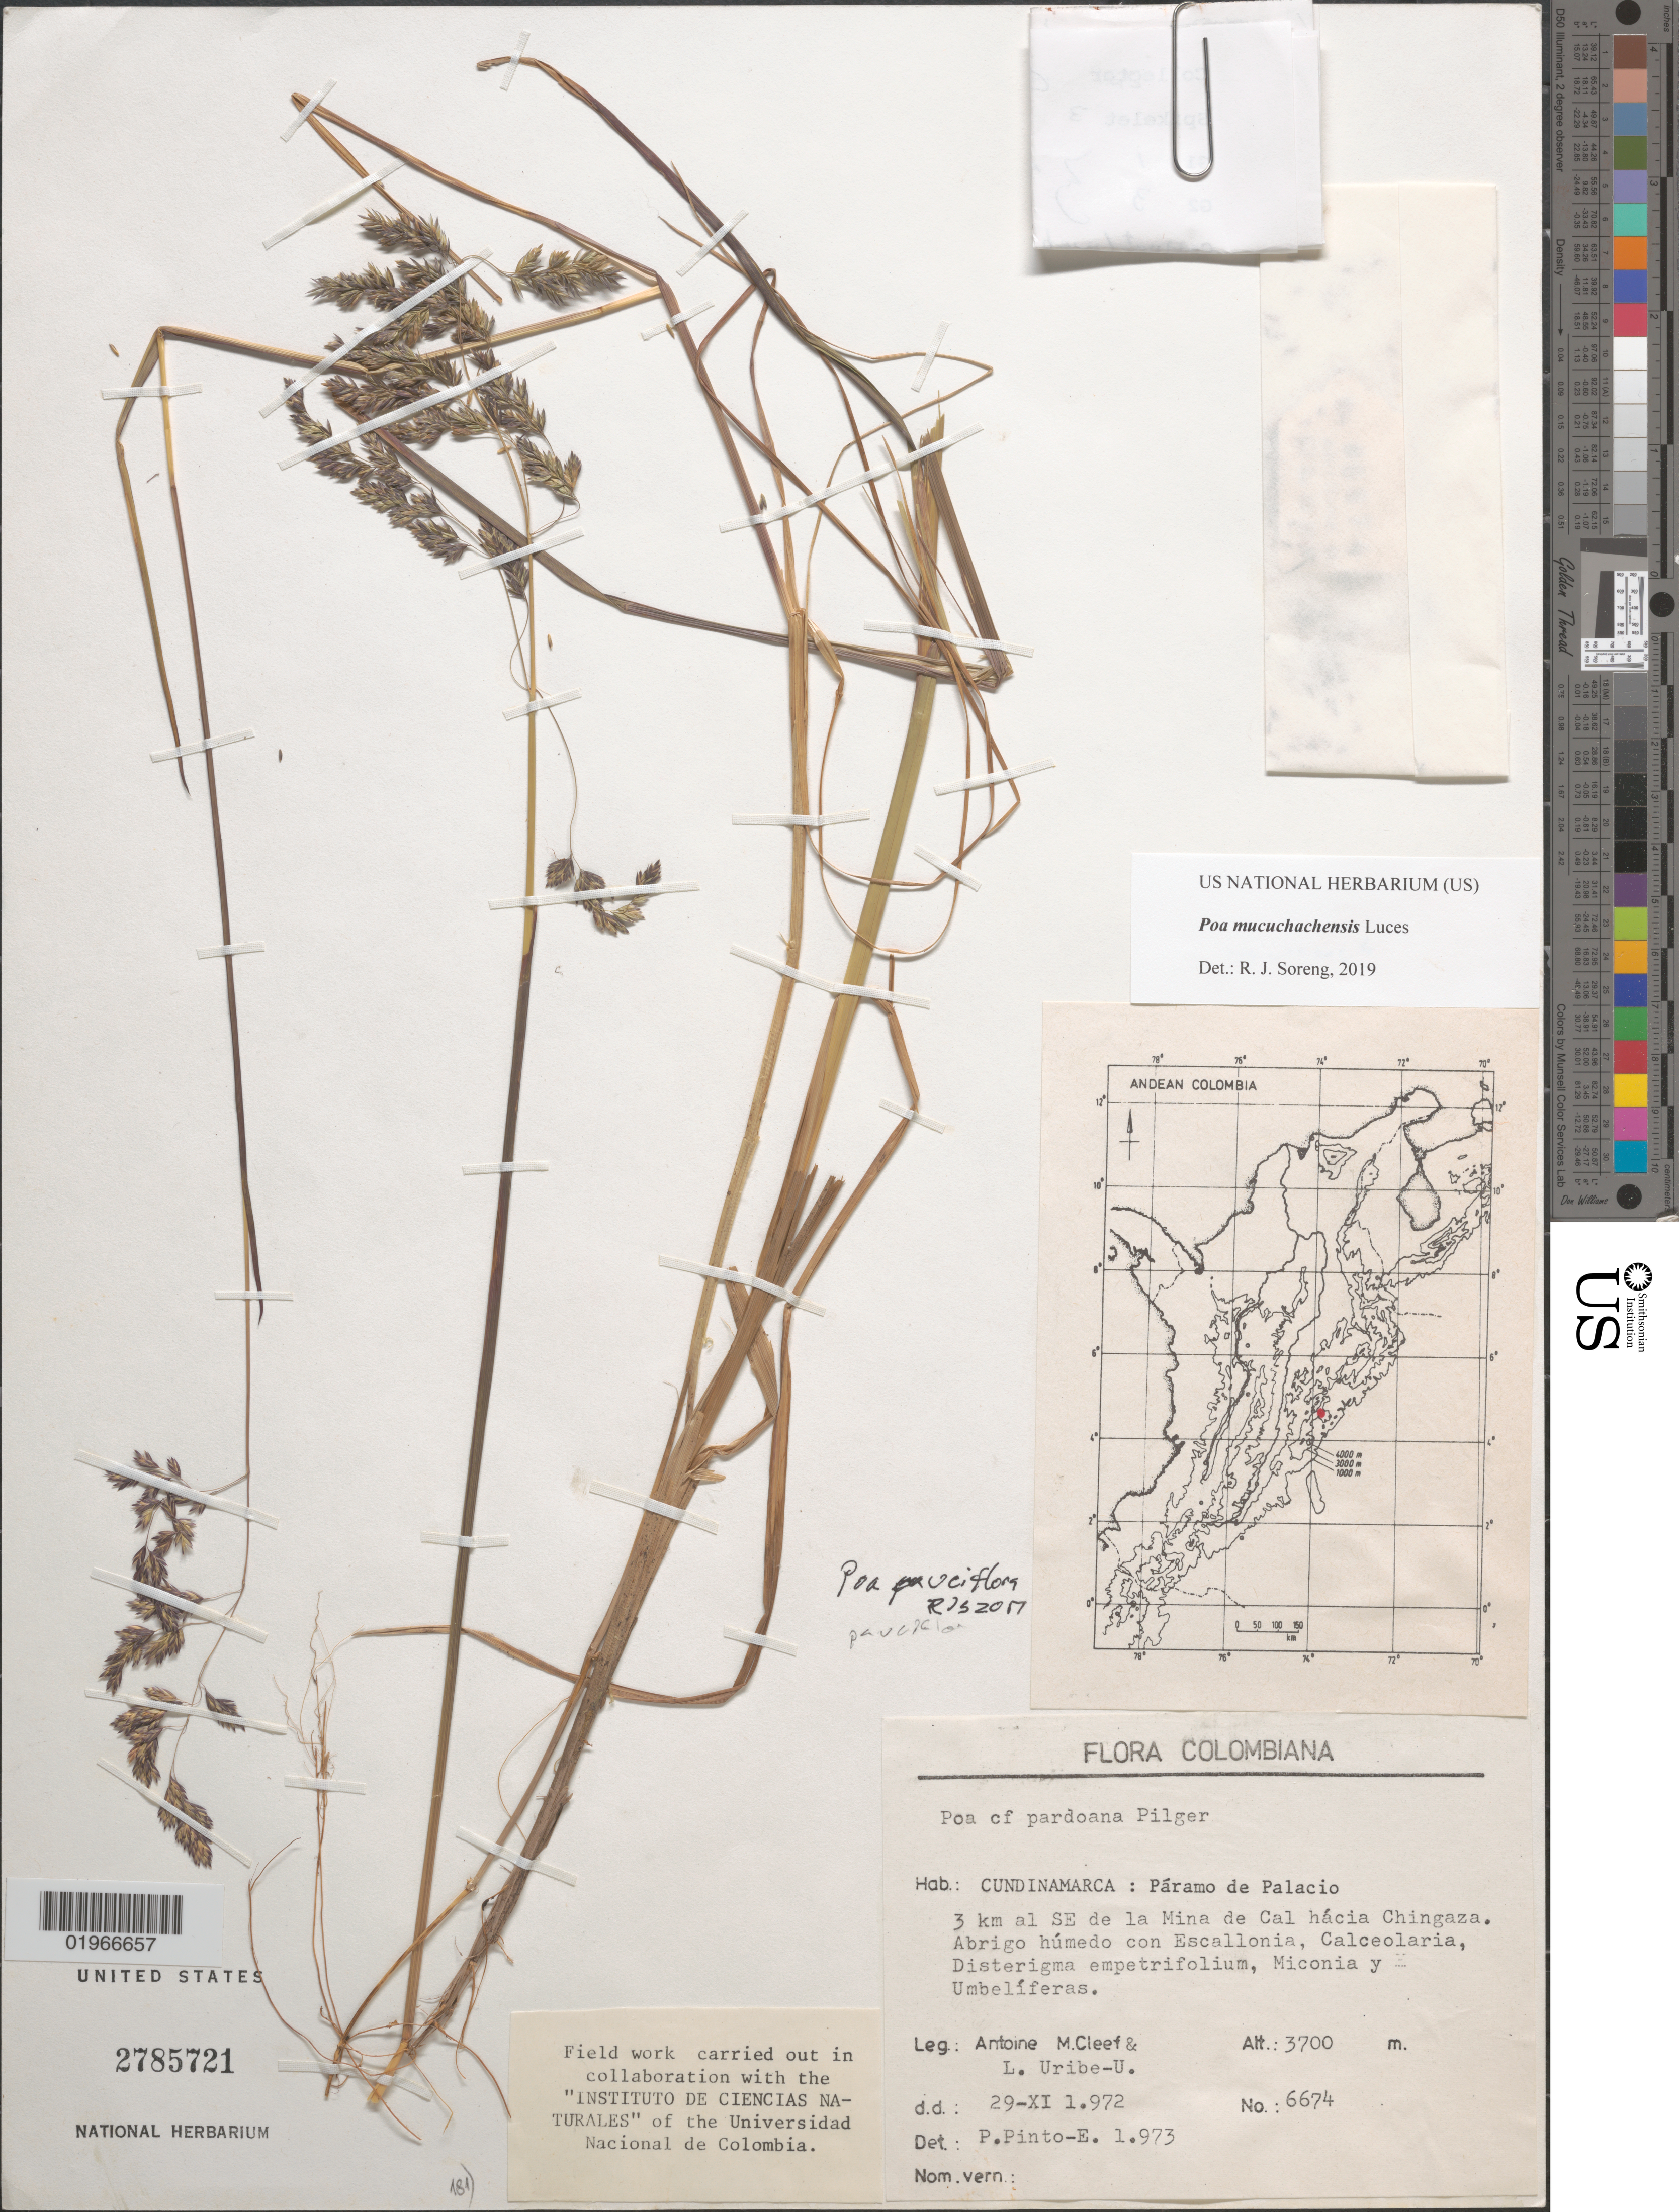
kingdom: Plantae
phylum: Tracheophyta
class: Liliopsida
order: Poales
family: Poaceae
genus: Poa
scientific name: Poa mucuchachensis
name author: Luces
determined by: Soreng, Robert J., Research Associate (BOT), Smithsonian Institution - National Museum of Natural History (UNITED STATES)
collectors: A. M. Cleef & U. Uribe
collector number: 6674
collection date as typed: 29-IX-1,972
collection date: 1972-11-29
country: Colombia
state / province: Cundinamarca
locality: Páramo de Palacio. 3 km al SE de la Mina de Cal hácia Chingaza,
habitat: Páramo.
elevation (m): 3700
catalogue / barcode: US 2785721